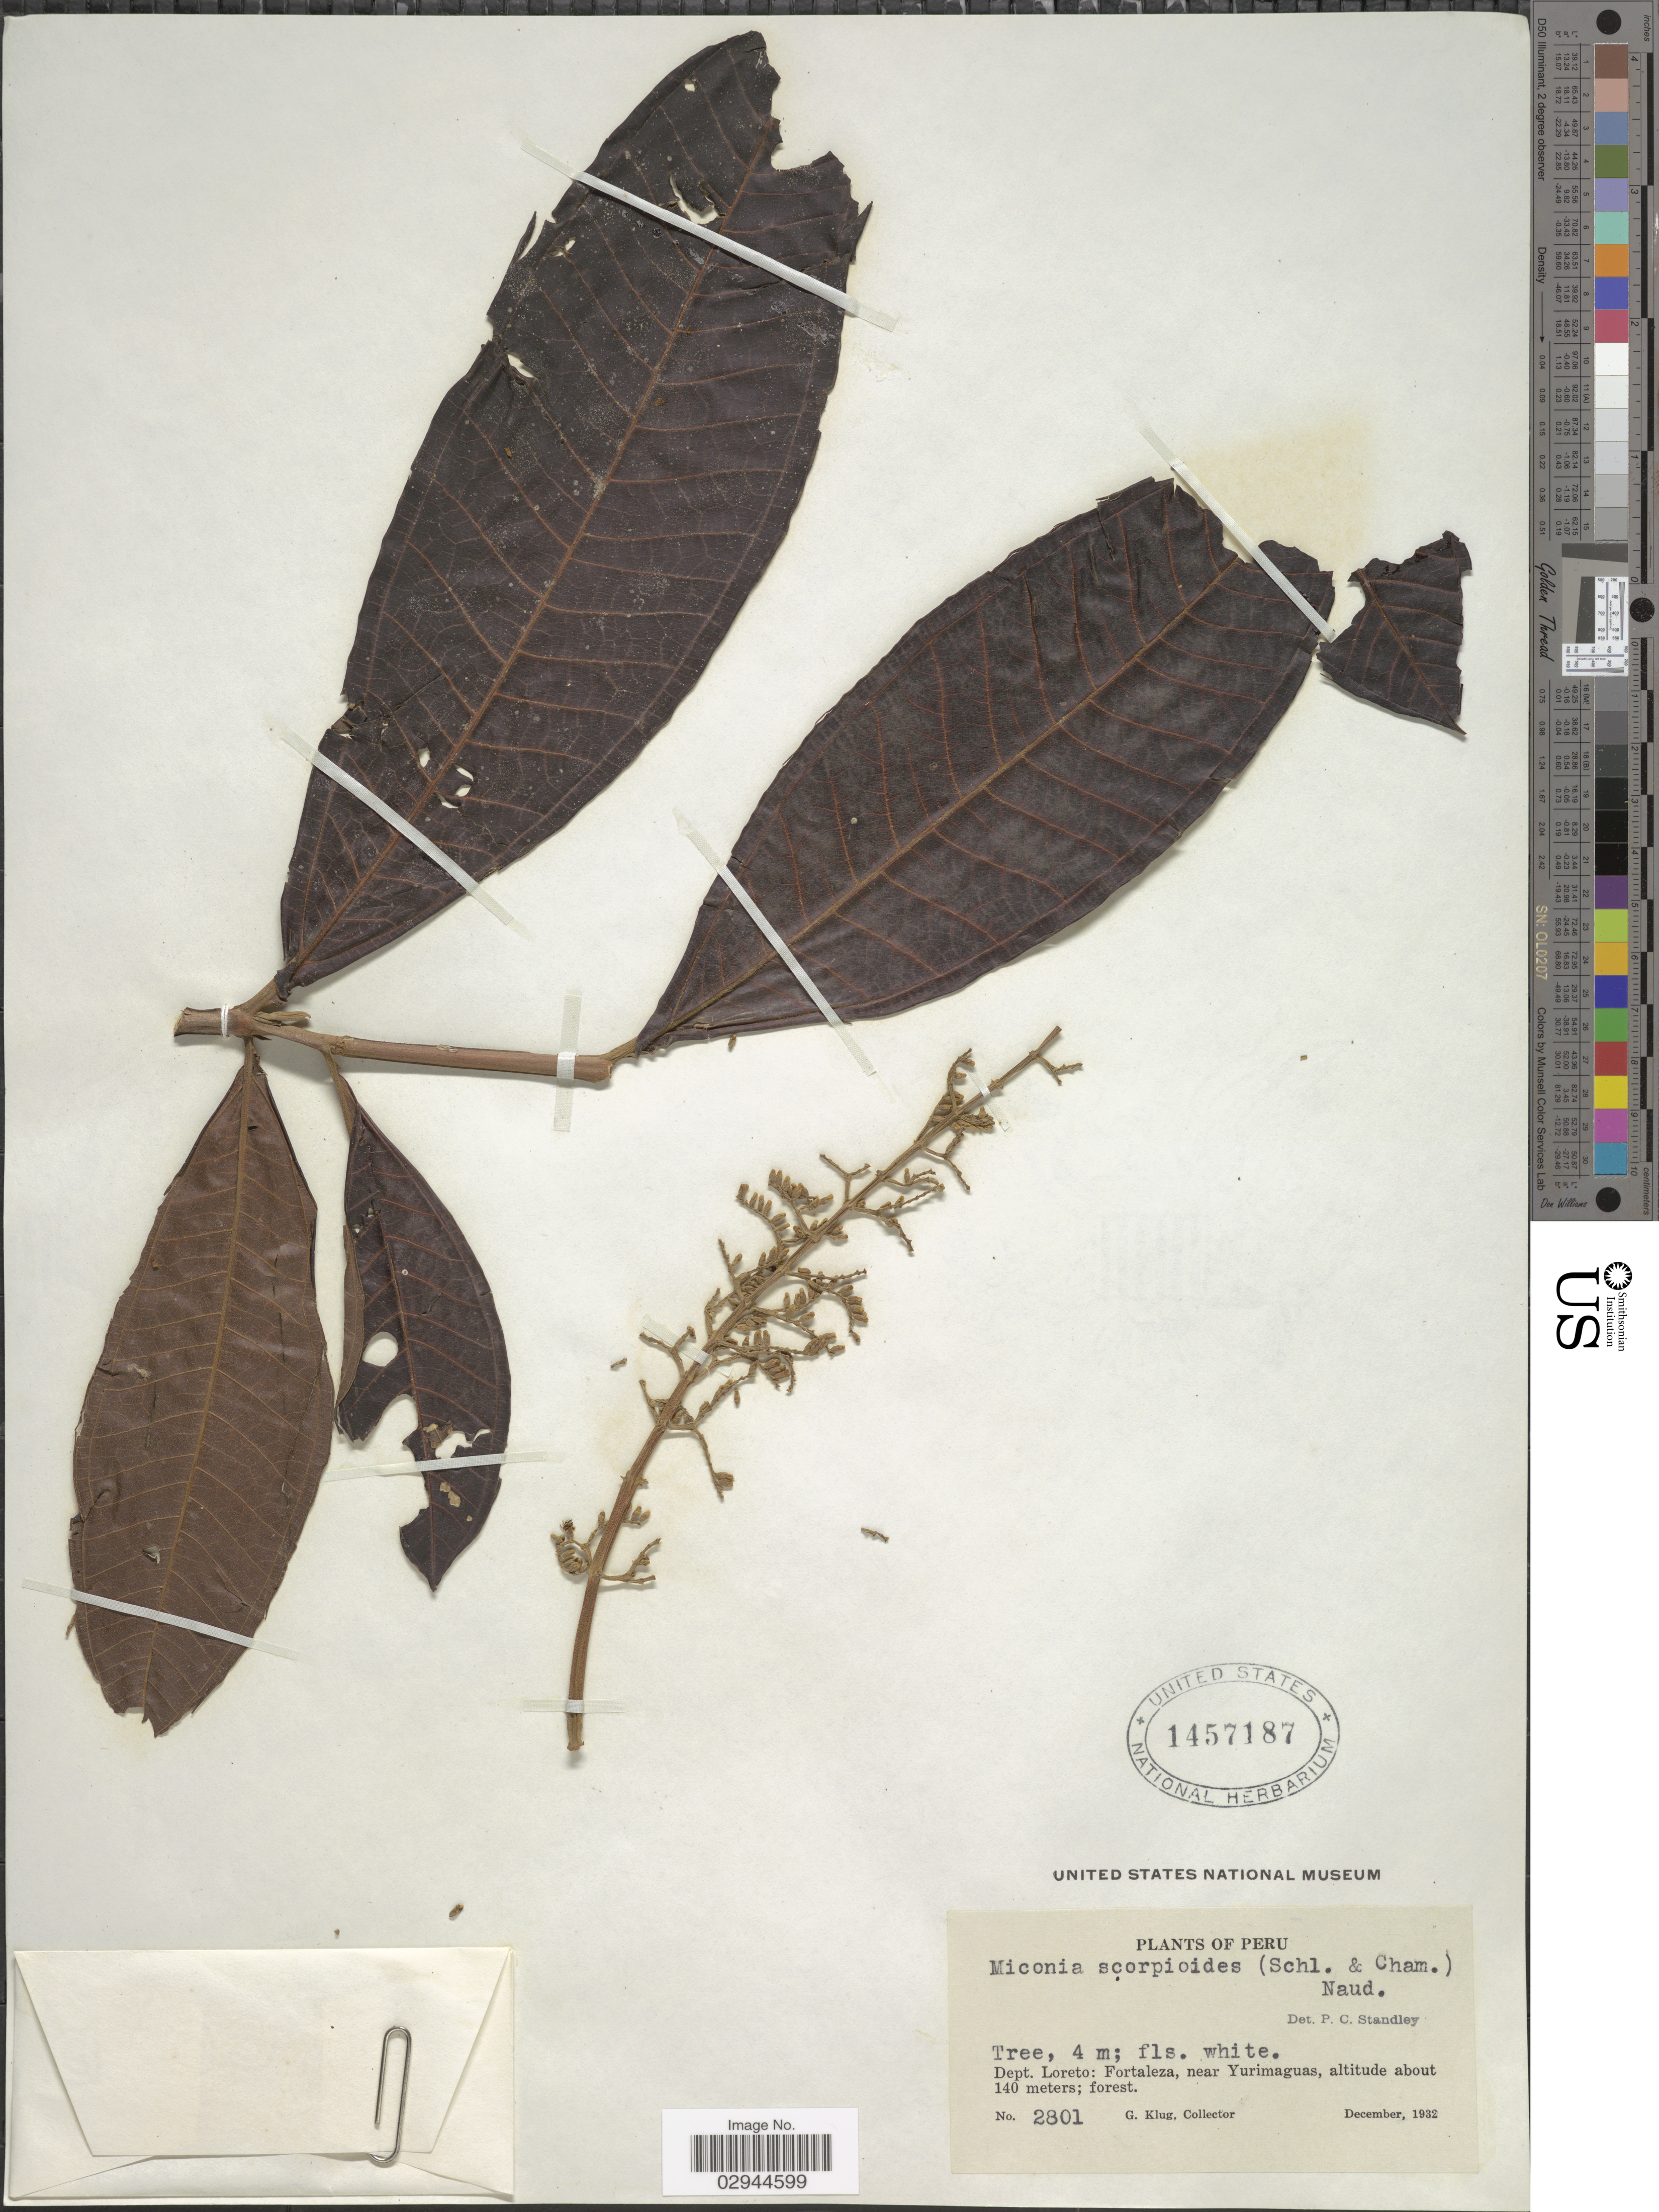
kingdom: Plantae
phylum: Tracheophyta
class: Magnoliopsida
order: Myrtales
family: Melastomataceae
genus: Miconia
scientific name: Miconia trinervia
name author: (Sw.) D. Don ex Loudon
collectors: G. Klug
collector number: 2801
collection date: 1932-12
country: Peru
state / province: Loreto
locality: Dept. Loreto, Fortaleza, near Yurimaguas.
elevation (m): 140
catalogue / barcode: US 1457187